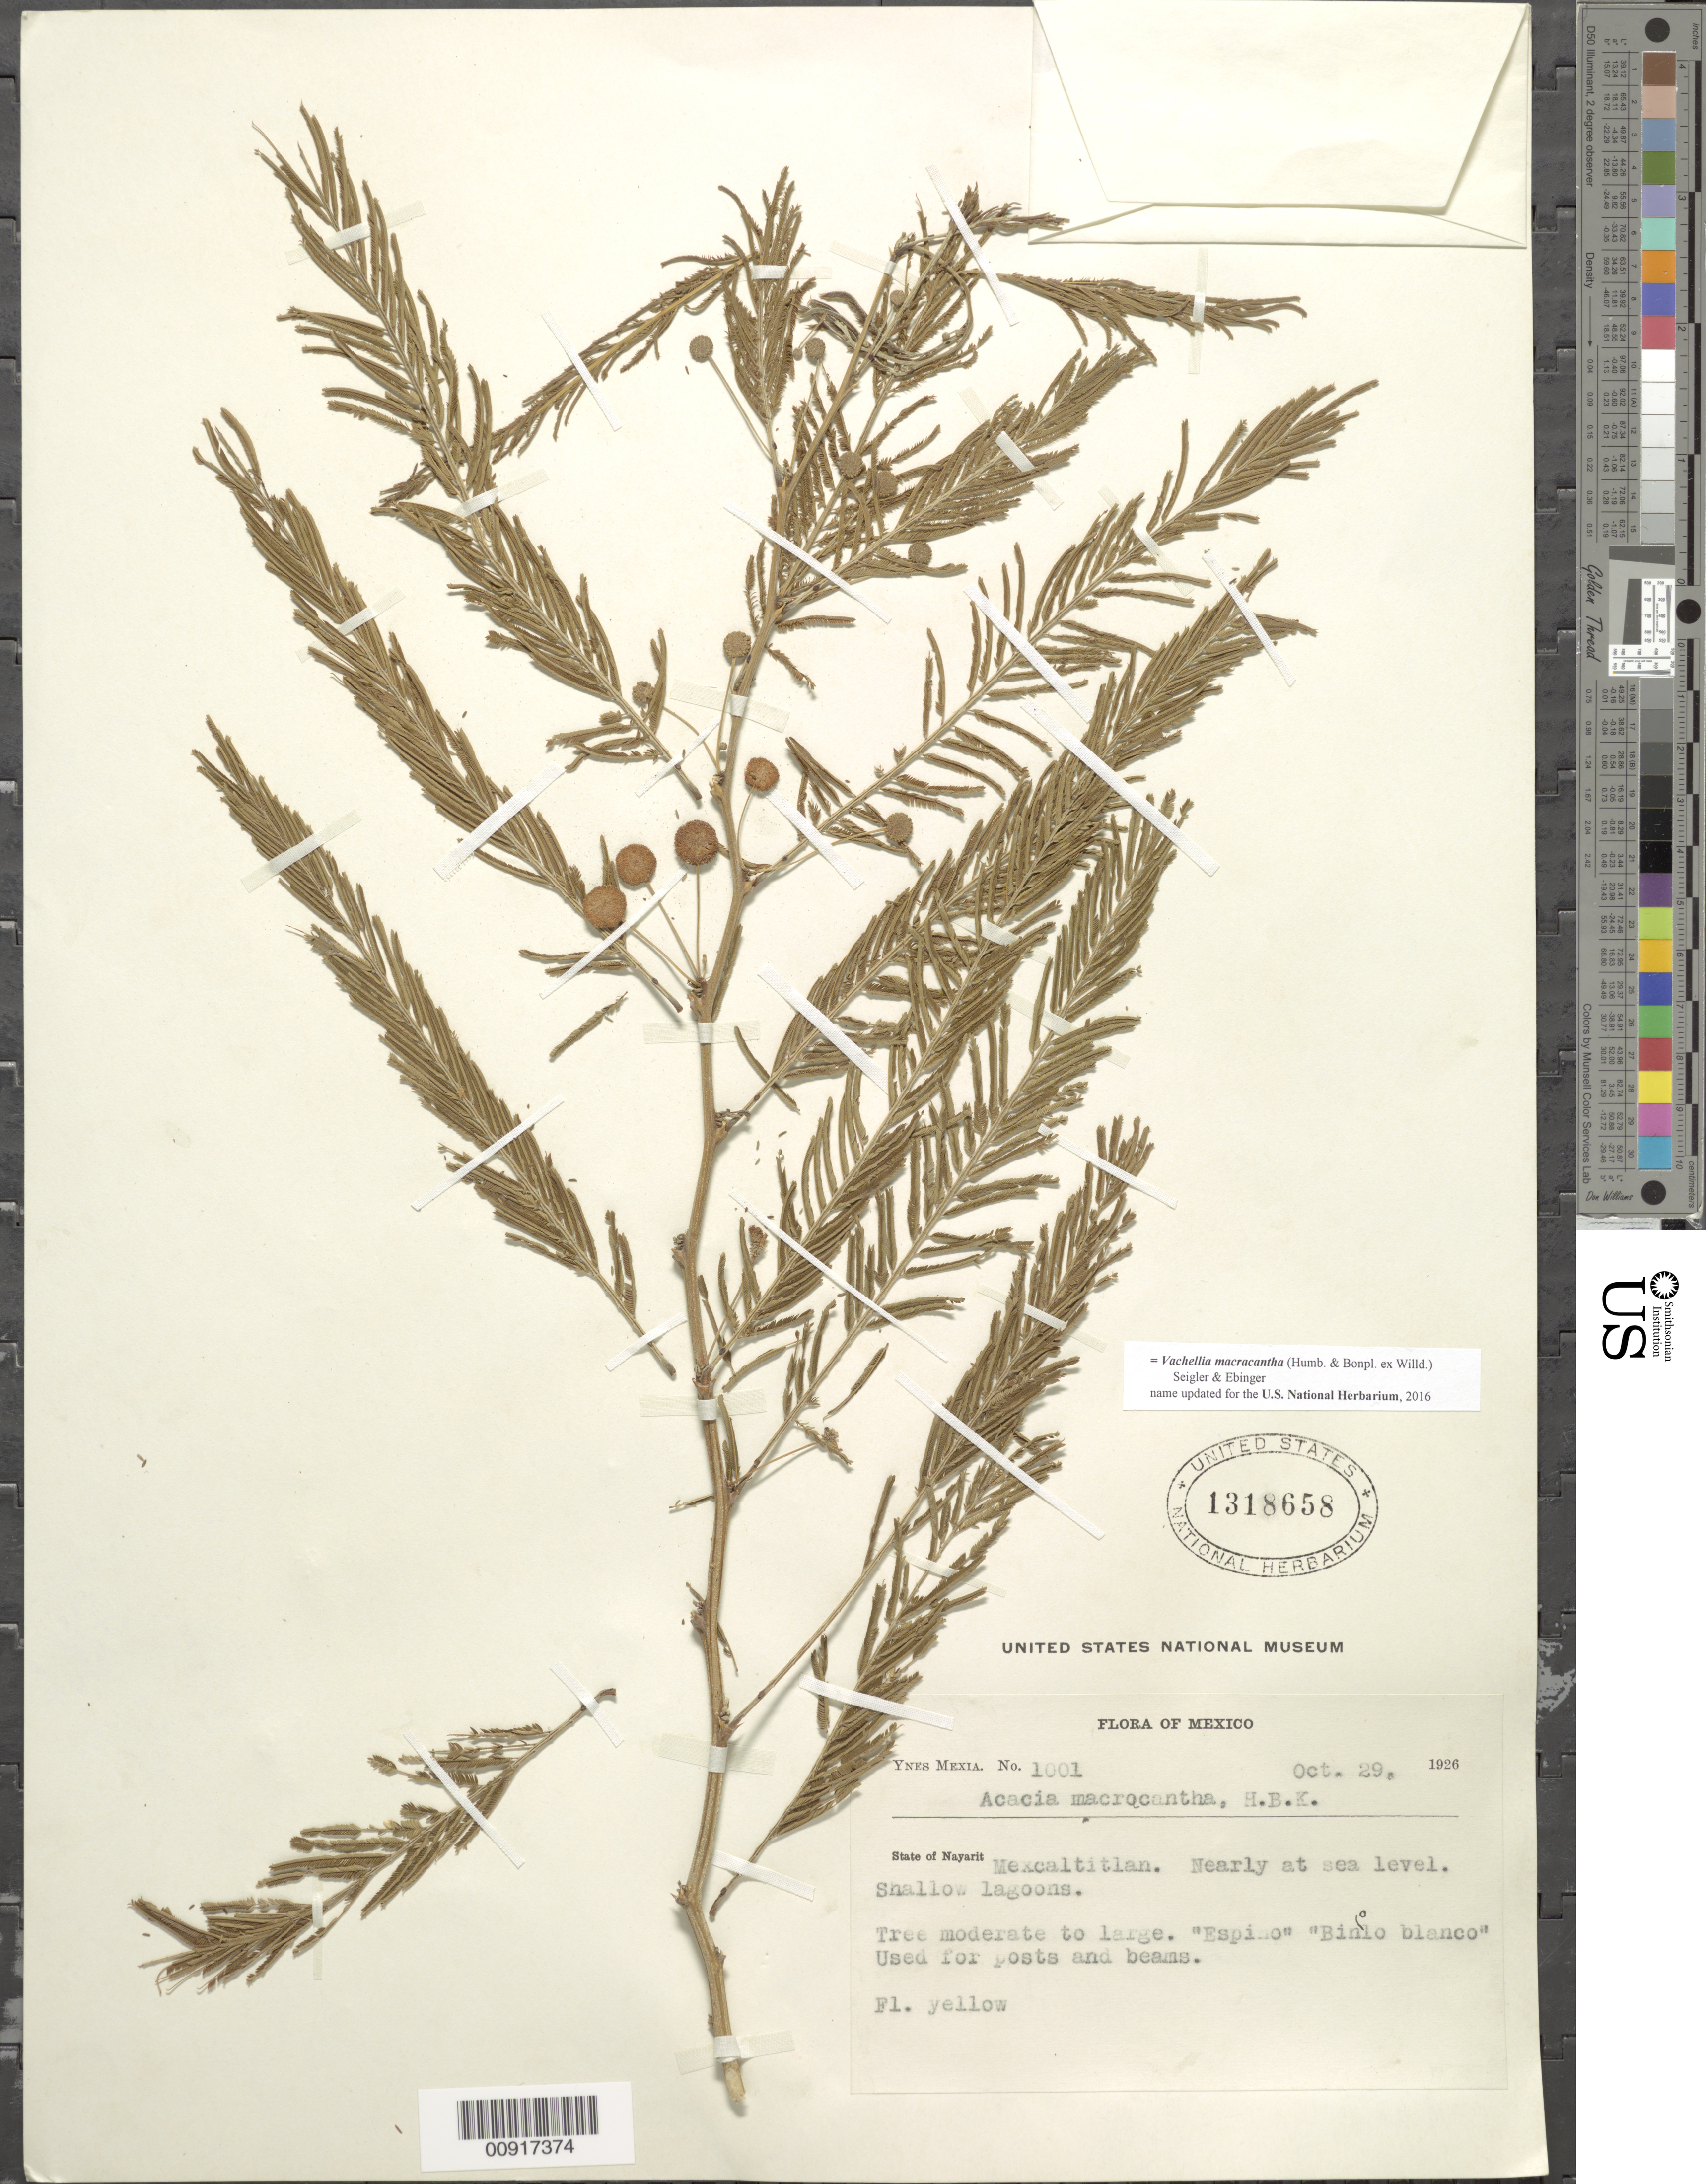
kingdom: Plantae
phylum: Tracheophyta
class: Magnoliopsida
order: Fabales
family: Fabaceae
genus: Vachellia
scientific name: Vachellia macracantha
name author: (Humb. & Bonpl. ex Willd.) Seigler & Ebinger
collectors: Y. Mexia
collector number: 1001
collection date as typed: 29 Oct 1926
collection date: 1926-10-29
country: Mexico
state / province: Nayarit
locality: Mexcaltitlan.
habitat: Shallow lagoons.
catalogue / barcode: US 1318658